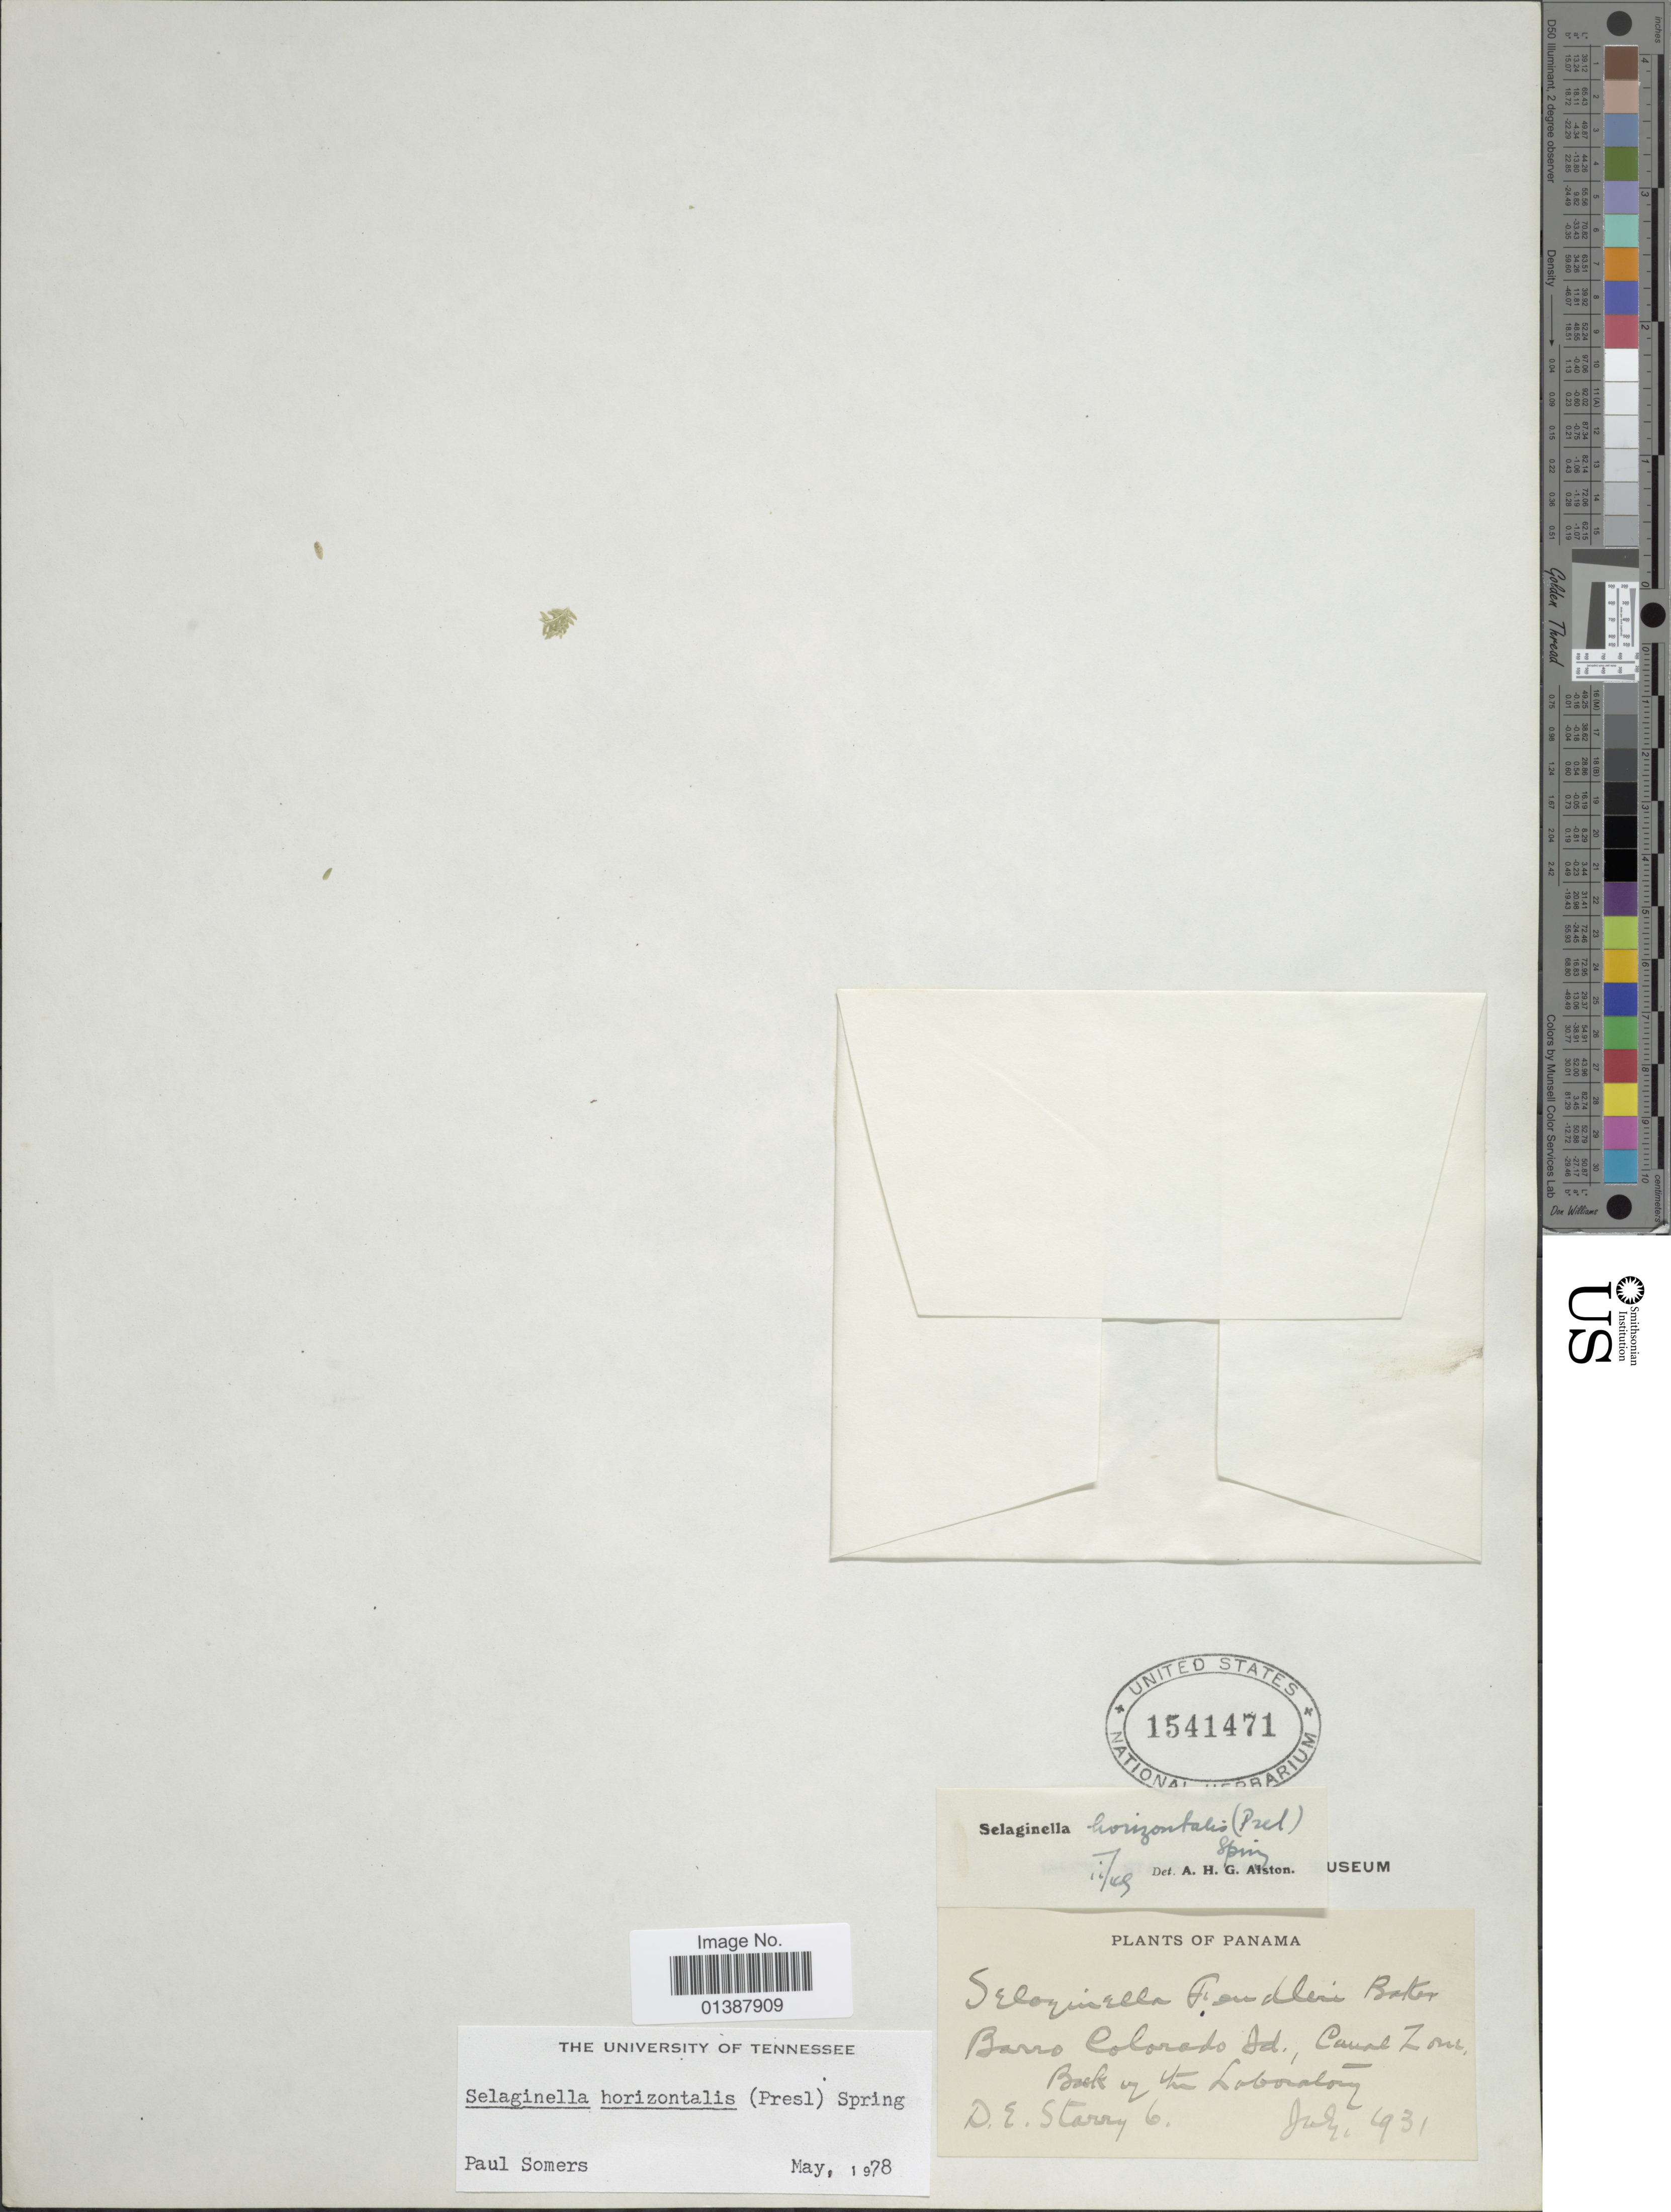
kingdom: Plantae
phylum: Tracheophyta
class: Lycopodiopsida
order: Selaginellales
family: Selaginellaceae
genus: Selaginella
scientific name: Selaginella horizontalis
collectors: D. Starry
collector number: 6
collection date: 1931-07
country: Panama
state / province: Panamá Oeste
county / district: Canal Zone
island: Barro Colorado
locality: Barro Colorado Id., Canal Zone, back of the Laboratory.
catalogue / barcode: US 1541471